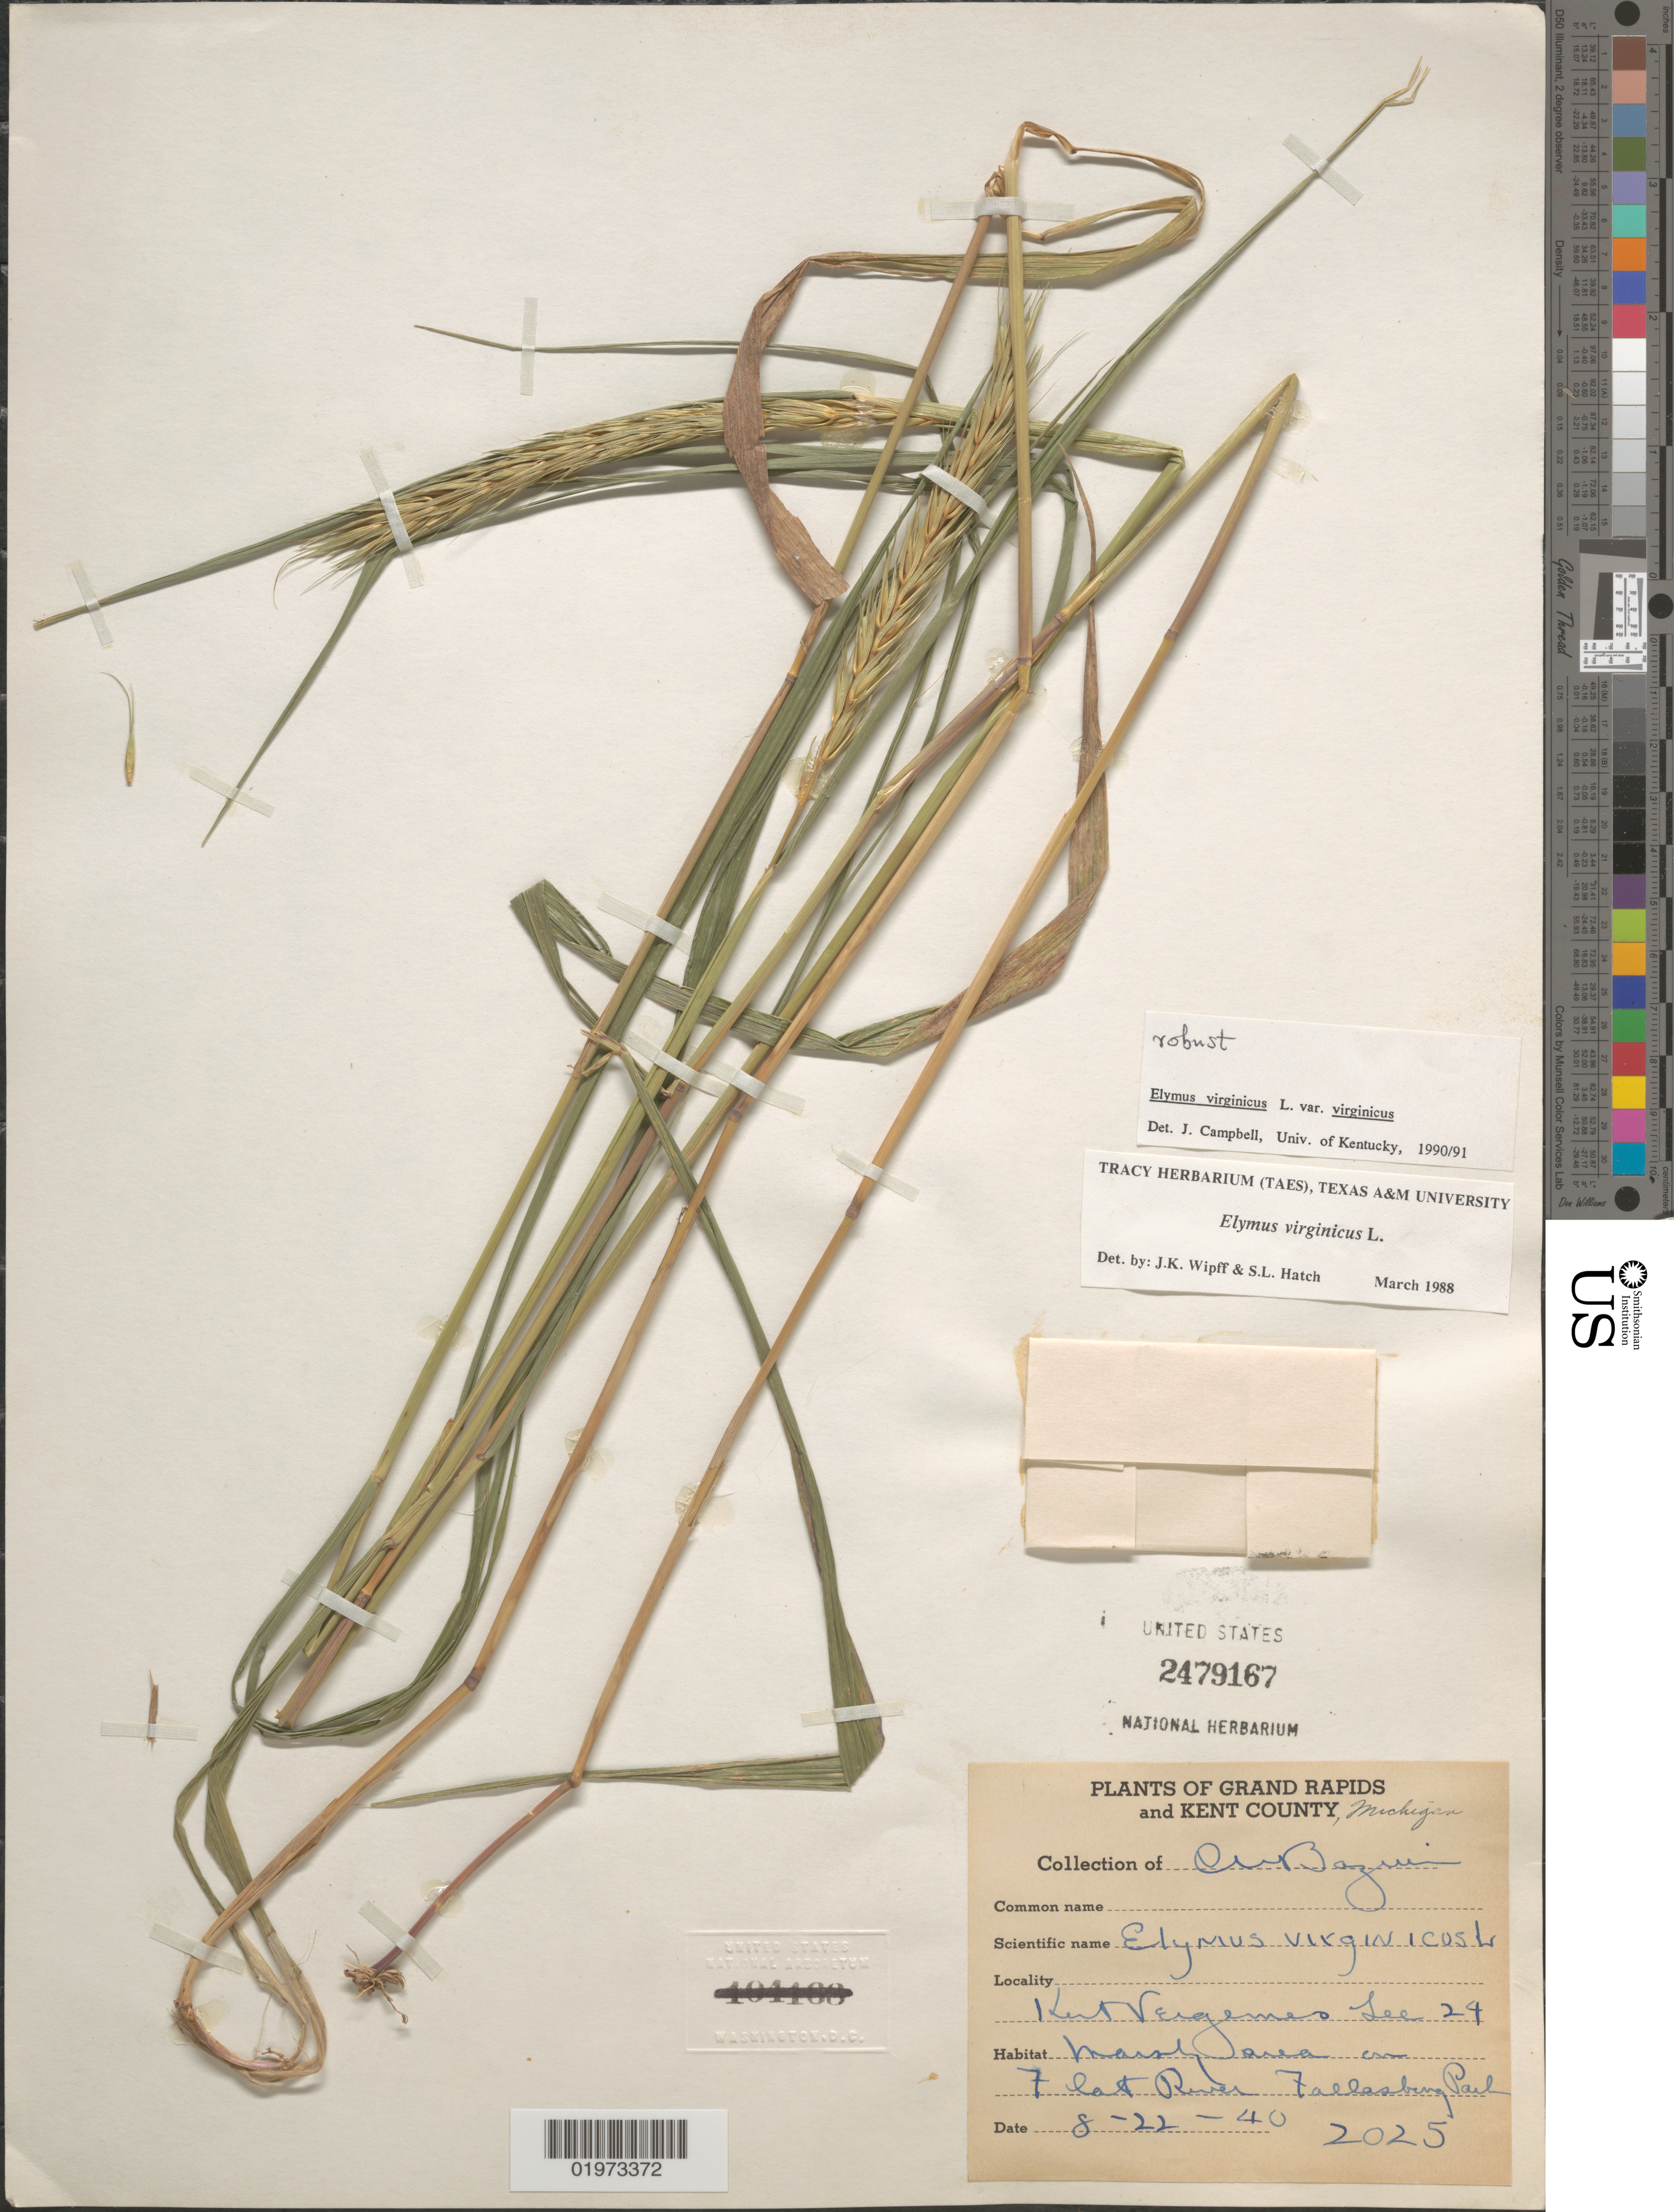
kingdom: Plantae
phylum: Tracheophyta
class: Liliopsida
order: Poales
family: Poaceae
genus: Elymus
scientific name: Elymus virginicus var. virginicus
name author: L.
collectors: C. Bazuin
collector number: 2025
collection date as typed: Transcribed d/m/y: 22/8/40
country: United States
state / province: Michigan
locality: Grand Rapids and Kent County. Kent Vergemes Lee 24. Marsh area on Flat River. Fallasburg Park.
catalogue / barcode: US 2479167